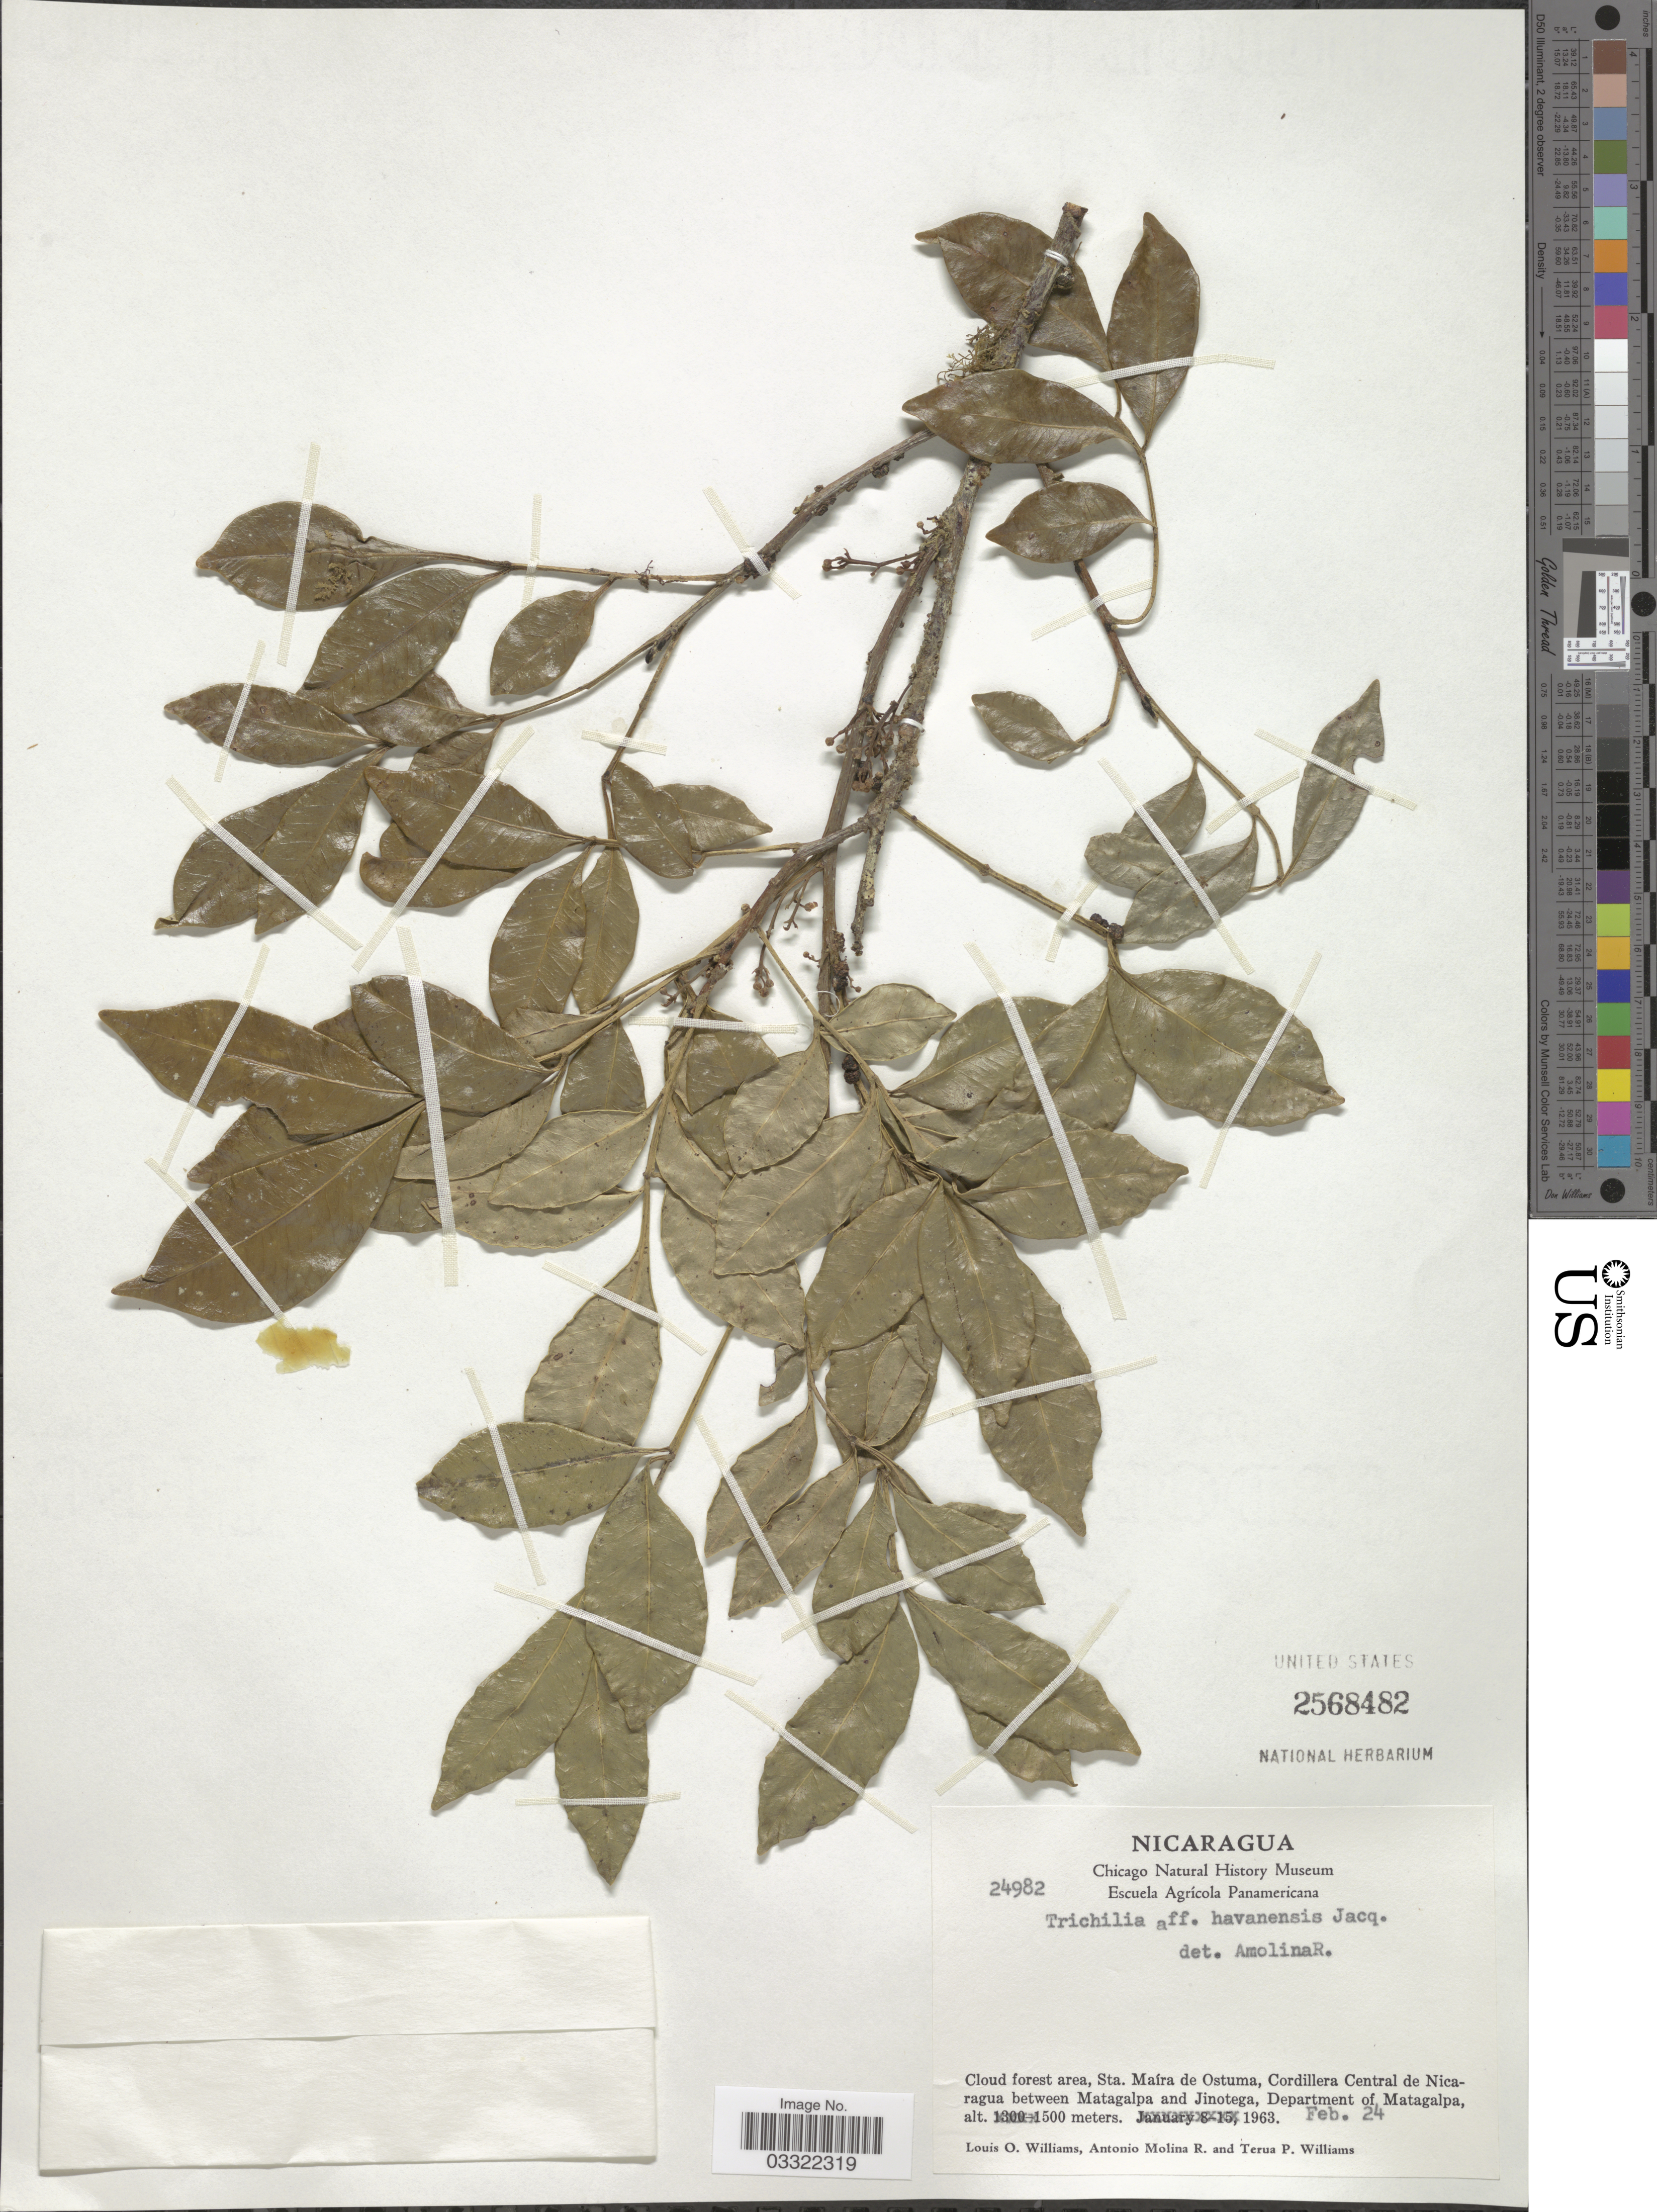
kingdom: Plantae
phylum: Tracheophyta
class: Magnoliopsida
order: Sapindales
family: Meliaceae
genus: Trichilia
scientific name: Trichilia havanensis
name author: Jacq.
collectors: L. O. Williams, A. Molina R. & T. Williams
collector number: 24982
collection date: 1963-02-24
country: Nicaragua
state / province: Matagalpa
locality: Sta. Maíra de Ostuma, Cordillera Central de Nicaragua between Matagalpa and Jinotega, Department of Matagalpa.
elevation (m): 1500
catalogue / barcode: US 2568482